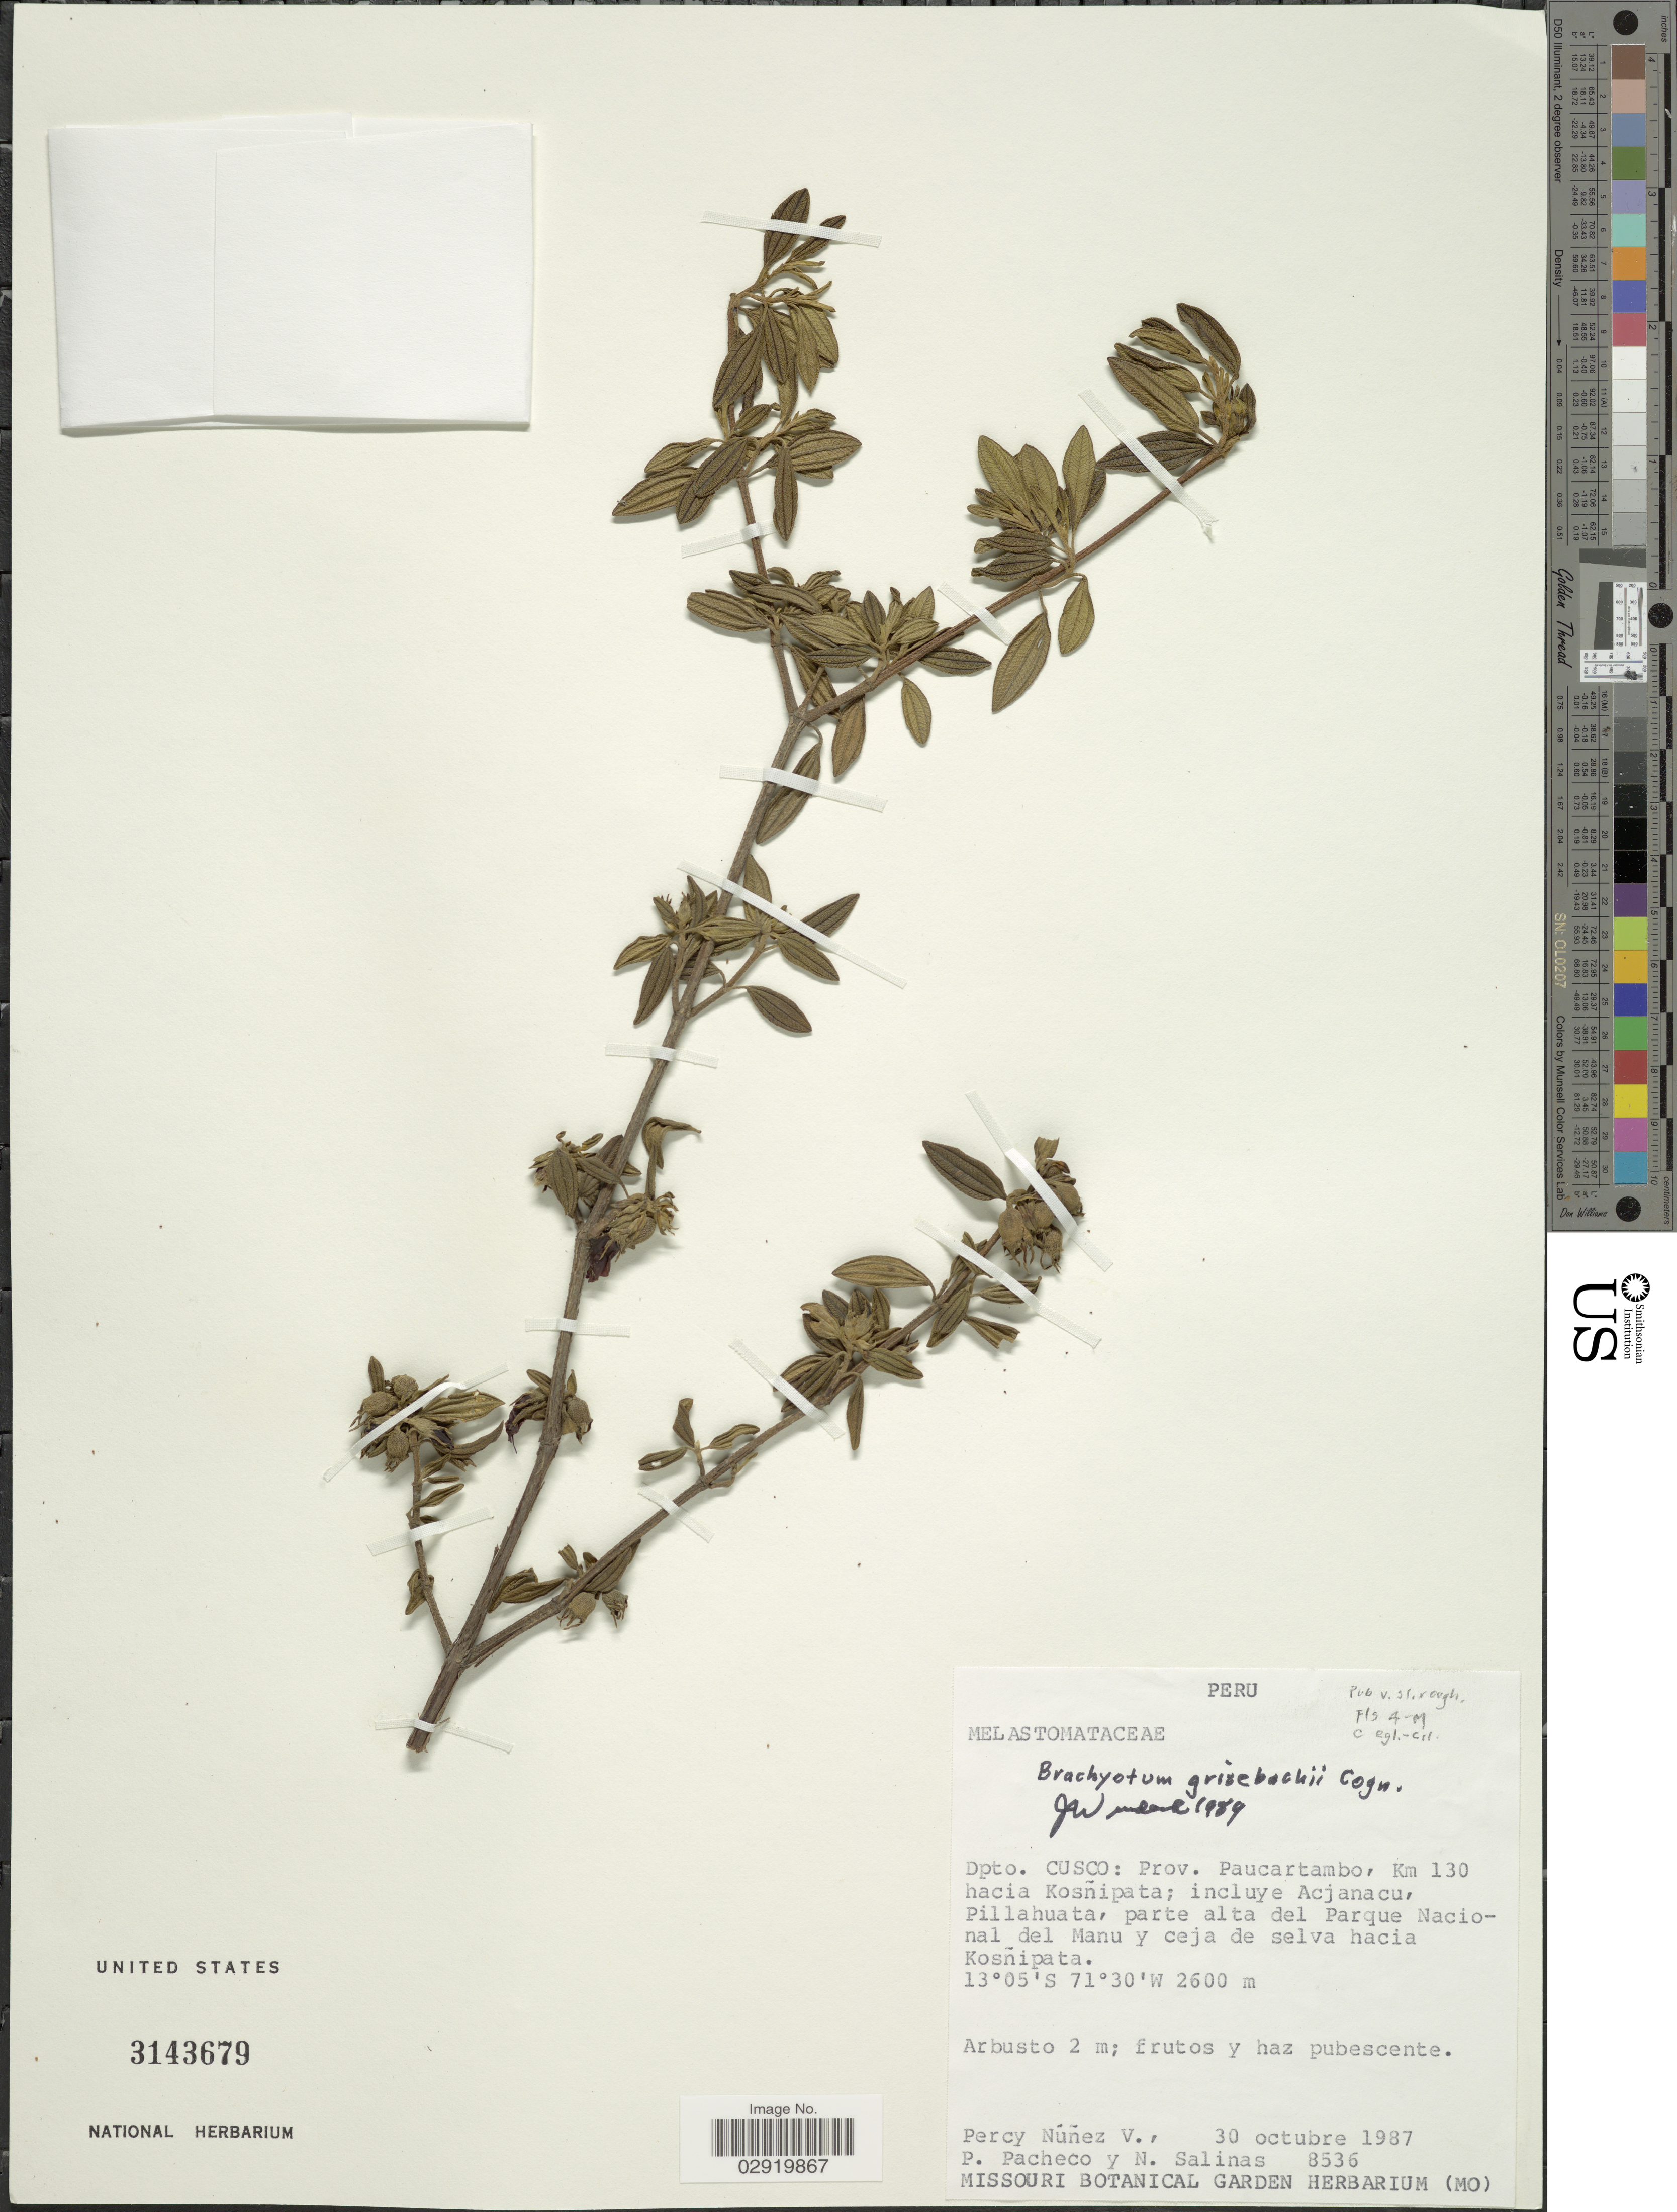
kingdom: Plantae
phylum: Tracheophyta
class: Magnoliopsida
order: Myrtales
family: Melastomataceae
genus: Brachyotum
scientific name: Brachyotum grisebachii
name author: Cogn.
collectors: P. Nuñez V., P. Pacheco & N. Salinas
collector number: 8536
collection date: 1987-10-30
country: Peru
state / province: Cusco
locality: Dpto. Cusco: Prov. Paucartambo, Km 130 hacia Kosñipata; incluye Acjanacu, Pillahuata, parte alta del Parque Nacional del Manu y ceja de selva hacia Kosñipata.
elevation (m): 2600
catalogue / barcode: US 3143679